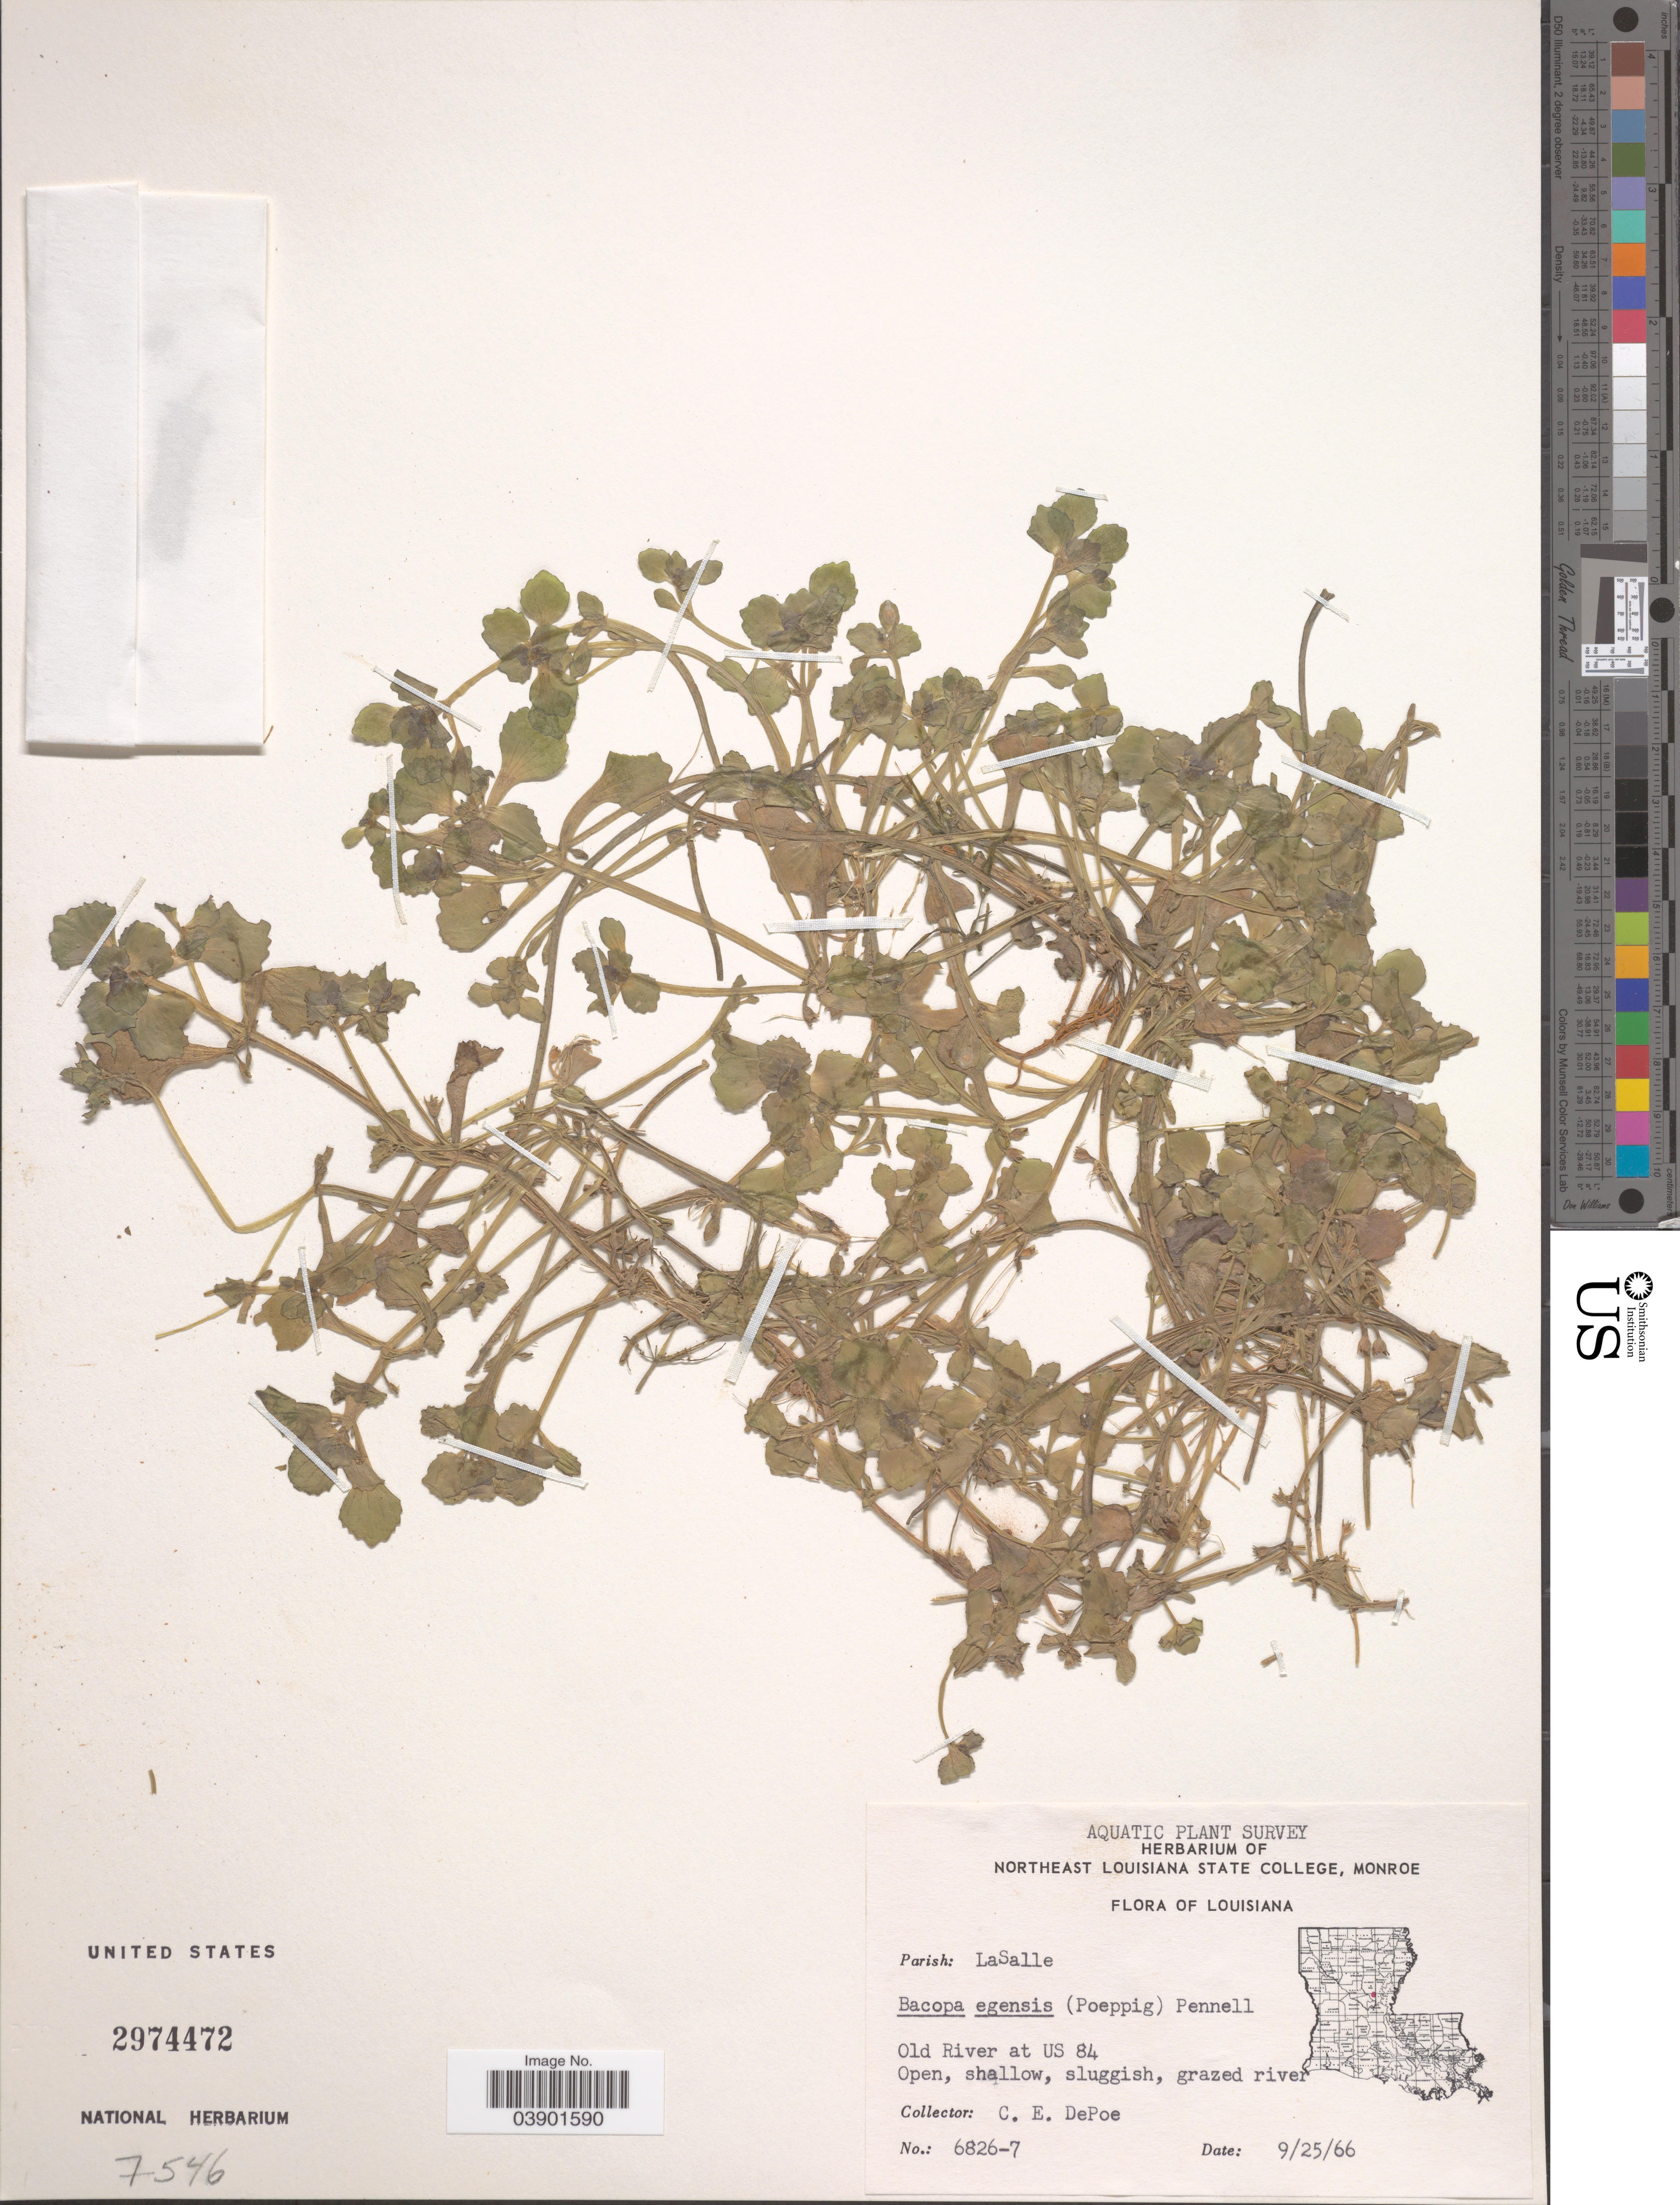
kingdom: Plantae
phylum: Tracheophyta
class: Magnoliopsida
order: Lamiales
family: Plantaginaceae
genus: Bacopa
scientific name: Bacopa egensis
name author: (Poepp.) Pennell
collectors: C. DePoe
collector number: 6826-7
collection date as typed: Transcribed d/m/y: 25/9/66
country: United States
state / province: Louisiana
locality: Parish: LaSalle. Old River at US 84.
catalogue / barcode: US 2974472